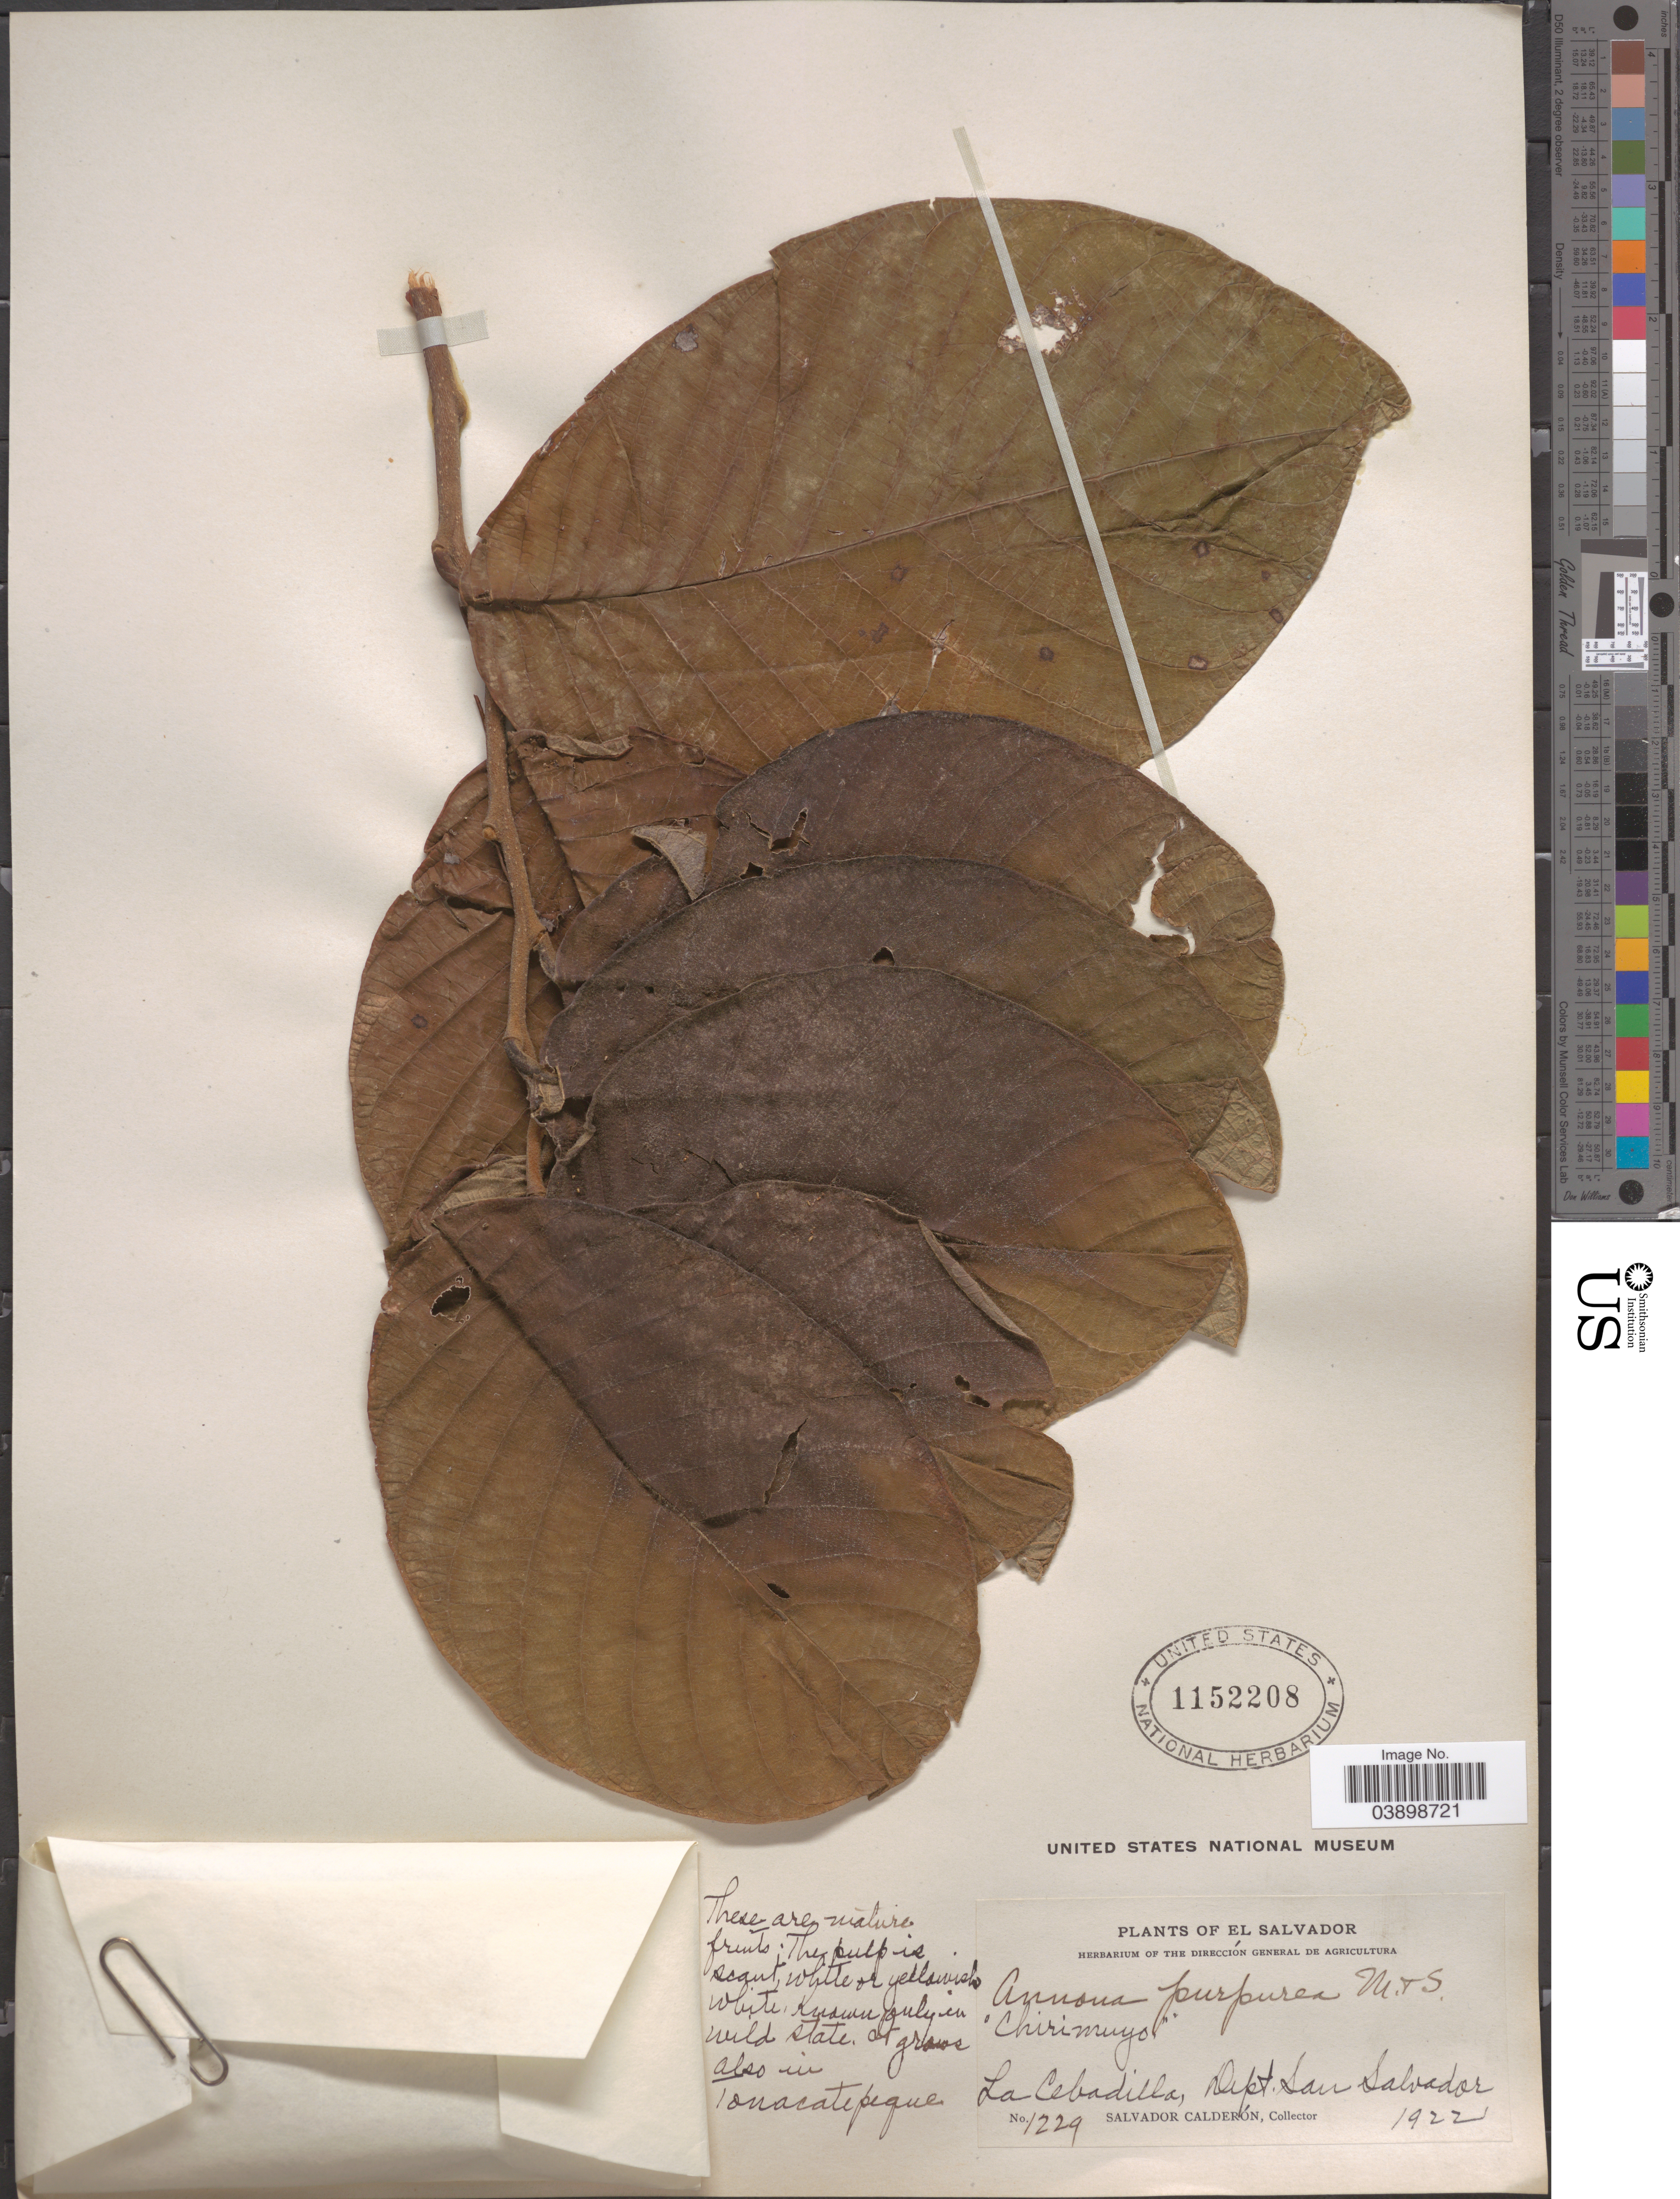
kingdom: Plantae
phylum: Tracheophyta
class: Magnoliopsida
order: Magnoliales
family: Annonaceae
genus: Annona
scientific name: Annona purpurea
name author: Moc. & Sessé ex Dunal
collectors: S. Calderón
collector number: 1229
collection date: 1922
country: El Salvador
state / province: San Salvador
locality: La Cebadilla, Dept. San Salvador.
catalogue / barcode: US 1152208